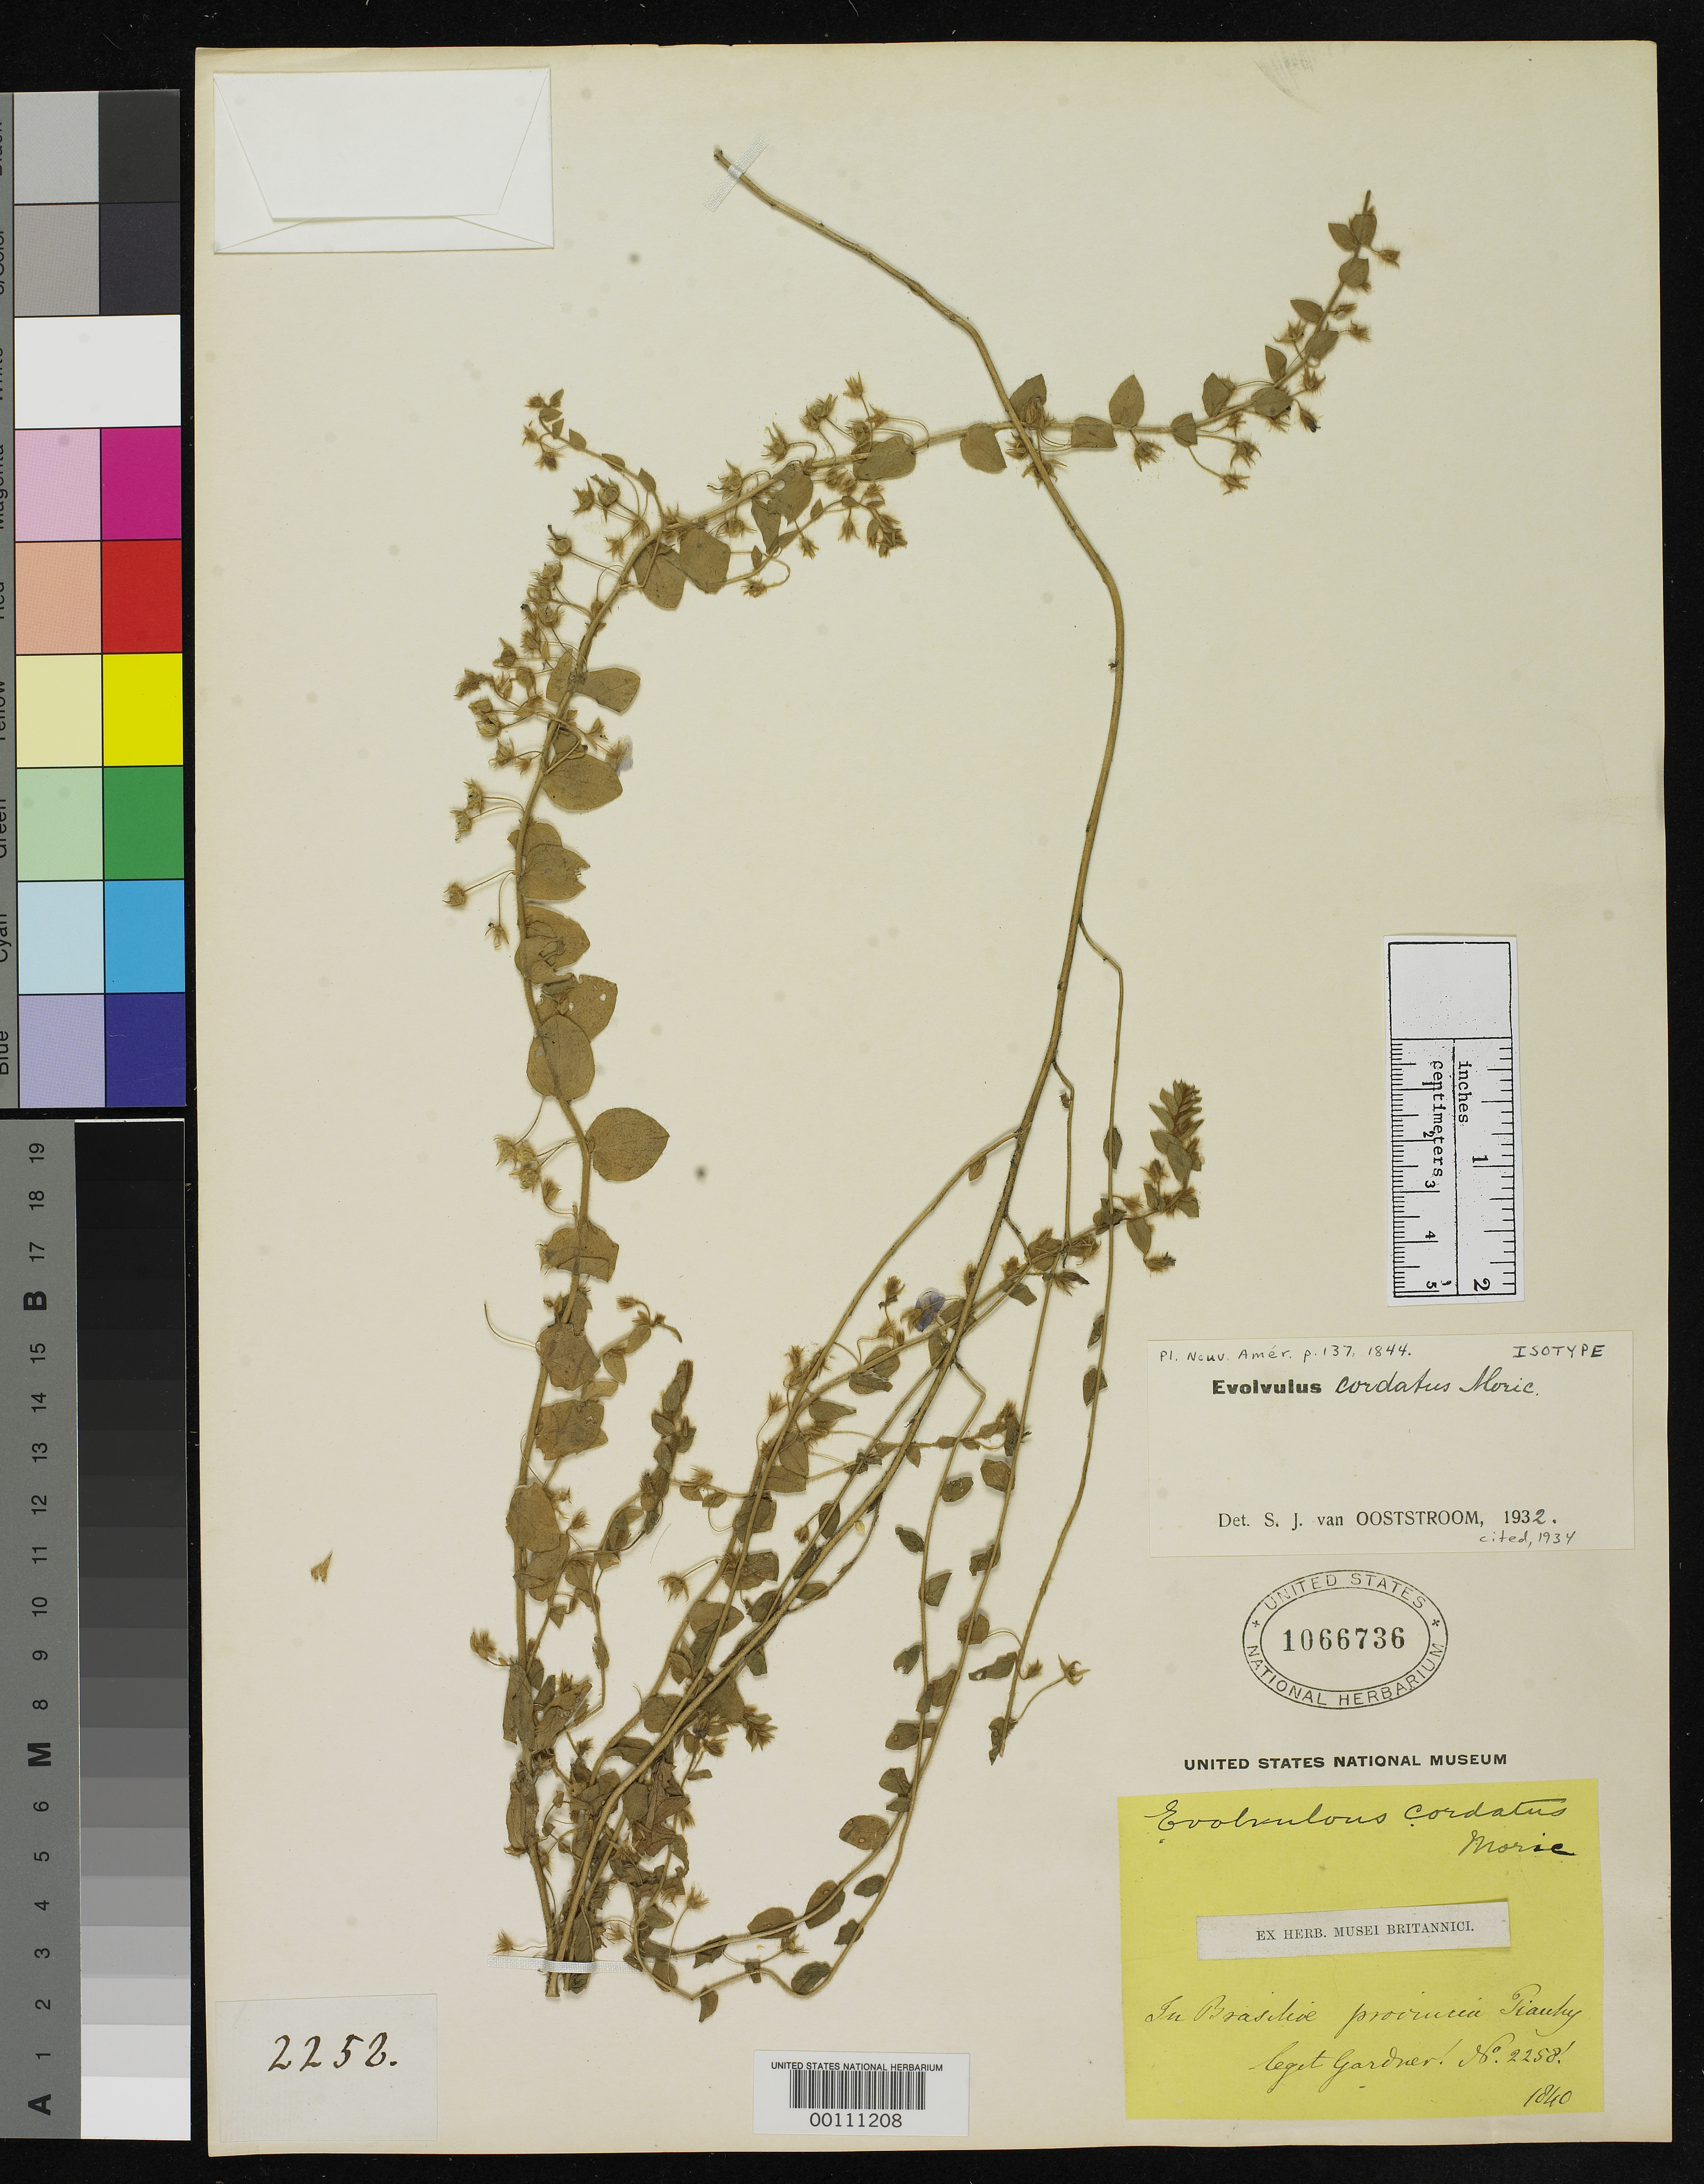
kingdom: Plantae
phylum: Tracheophyta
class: Magnoliopsida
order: Solanales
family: Convolvulaceae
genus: Evolvulus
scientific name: Evolvulus cordatus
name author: Moric.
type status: Isotype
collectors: G. Gardner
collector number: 2258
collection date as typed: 1860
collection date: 1860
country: Brazil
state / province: Piauí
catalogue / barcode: US 1066736